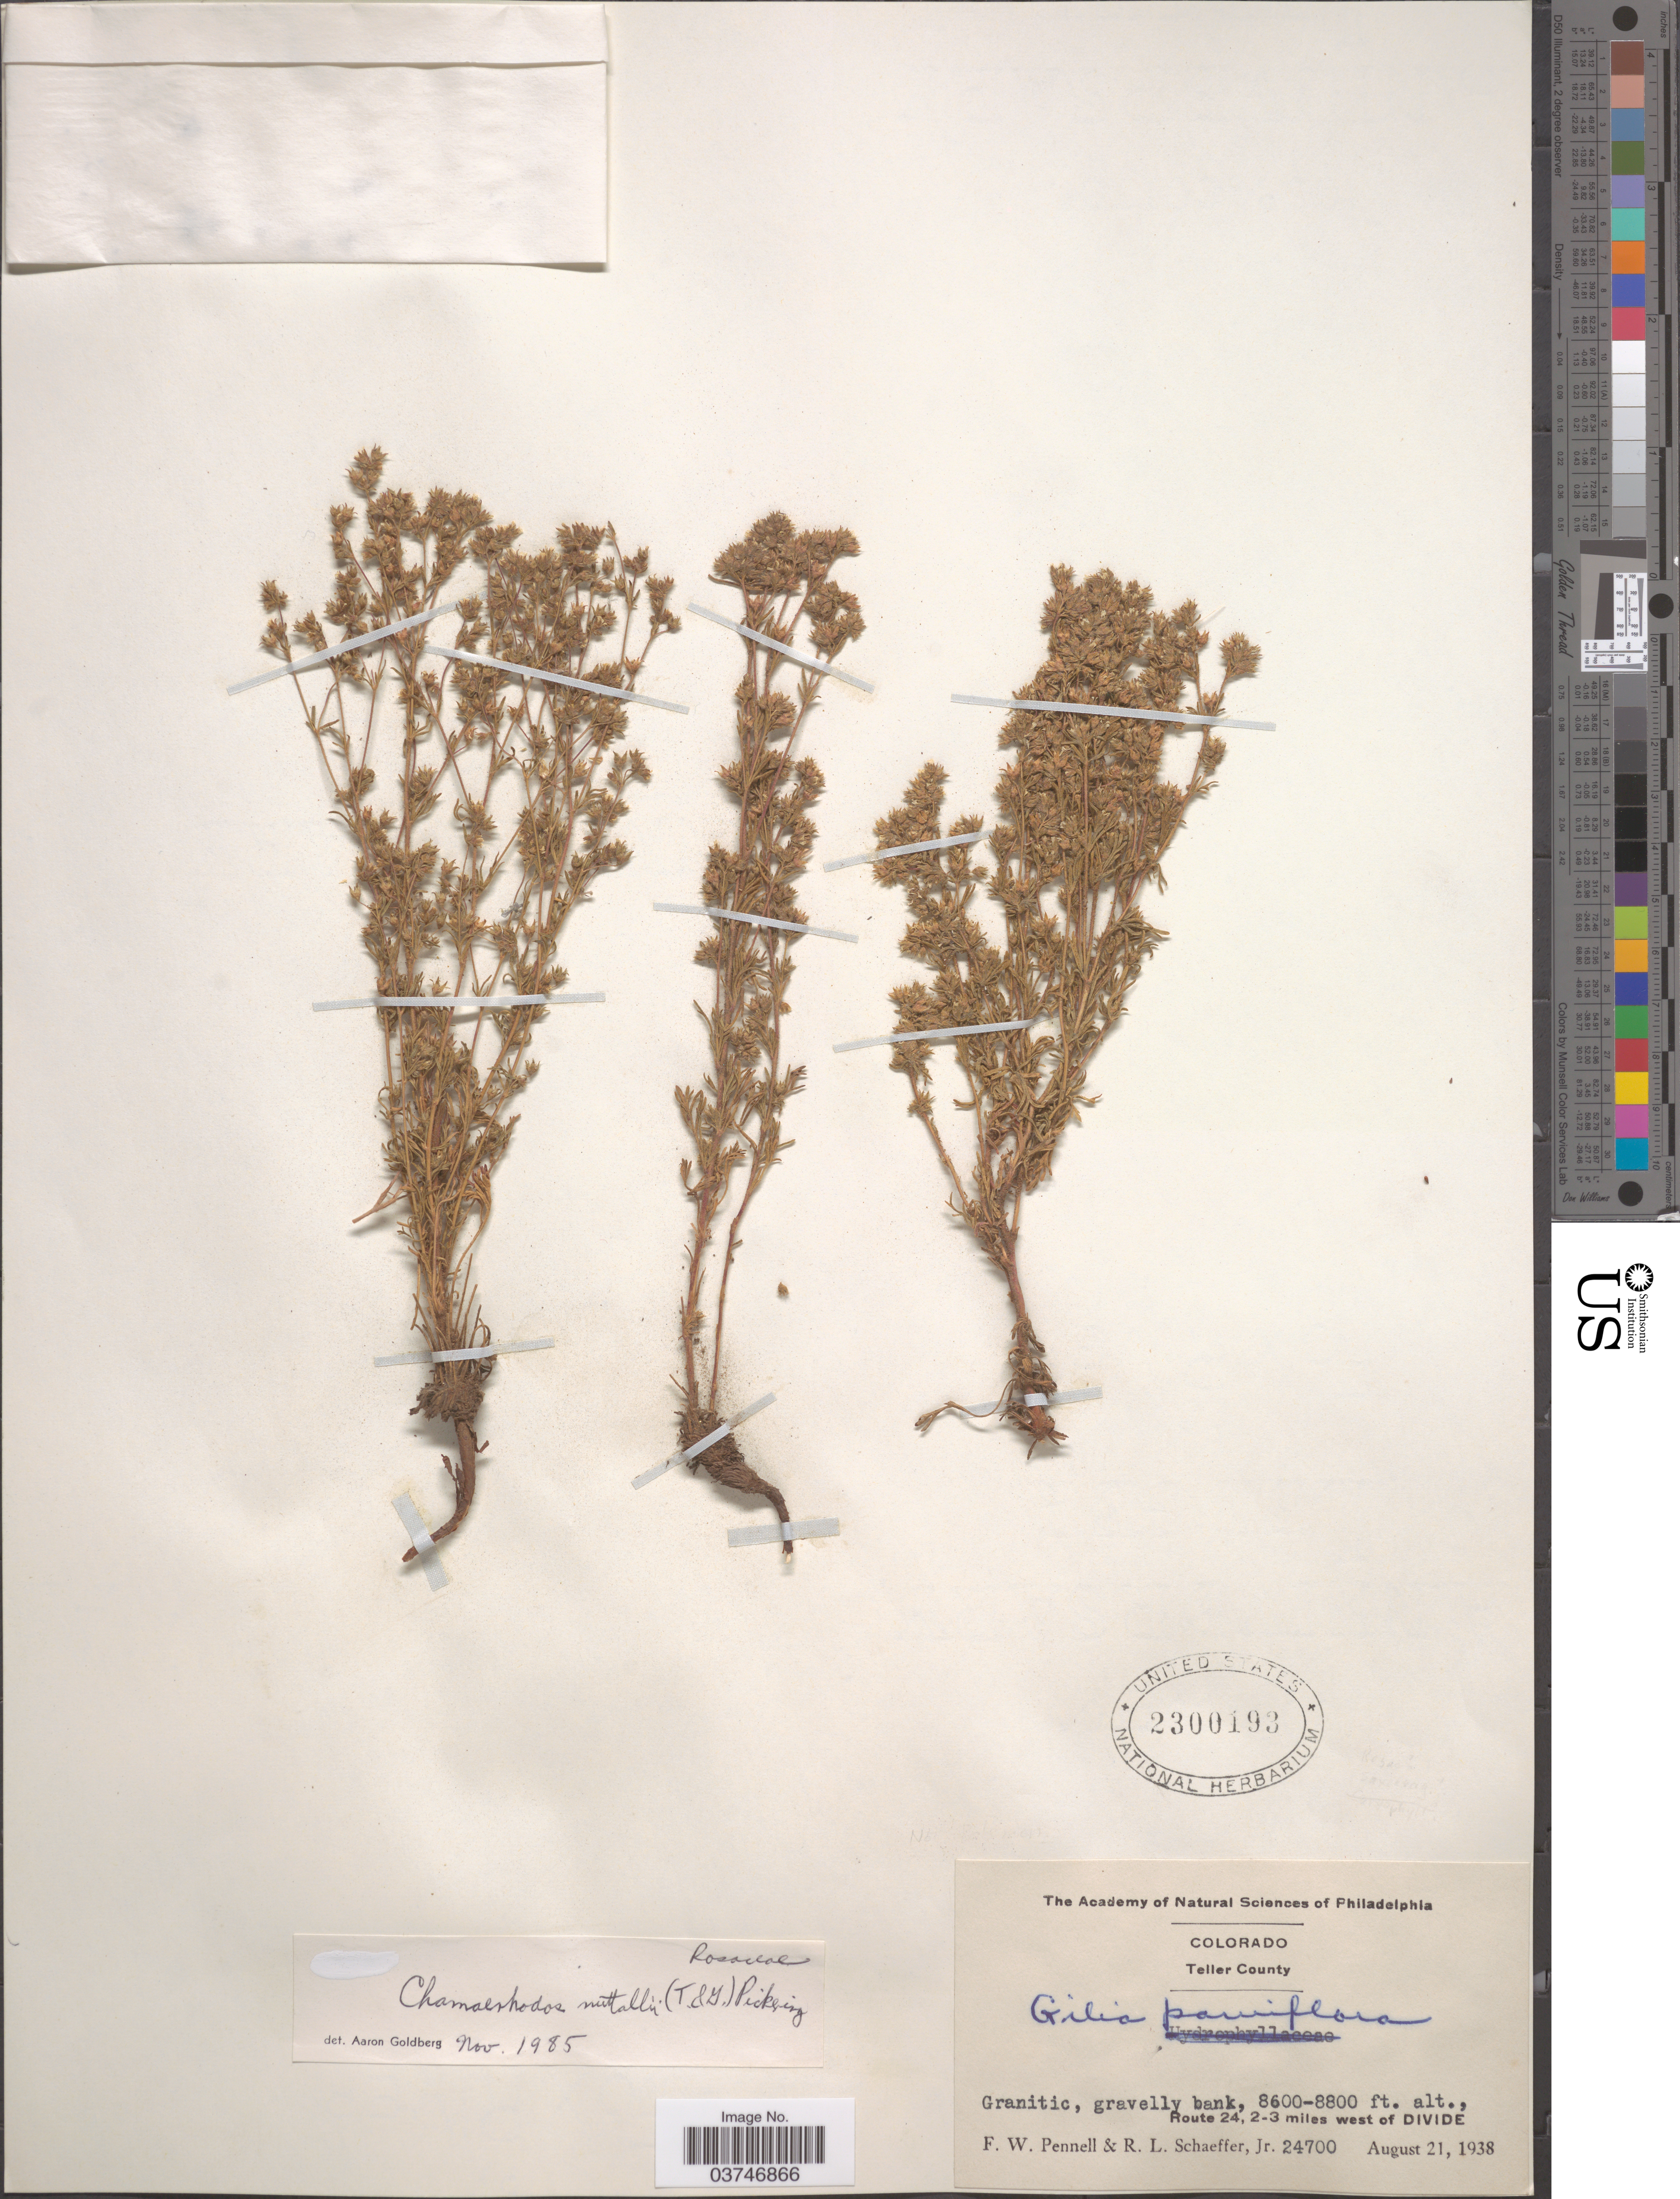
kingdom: Plantae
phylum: Tracheophyta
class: Magnoliopsida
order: Rosales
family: Rosaceae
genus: Chamaerhodos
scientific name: Chamaerhodos erecta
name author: (L.) Bunge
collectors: F. W. Pennell & R. L. Schaeffer Jr.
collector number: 24700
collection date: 1938-08-21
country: United States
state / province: Colorado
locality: Teller County. Route 24, 2-3 miles west of Divide.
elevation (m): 2621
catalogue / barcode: US 2300193